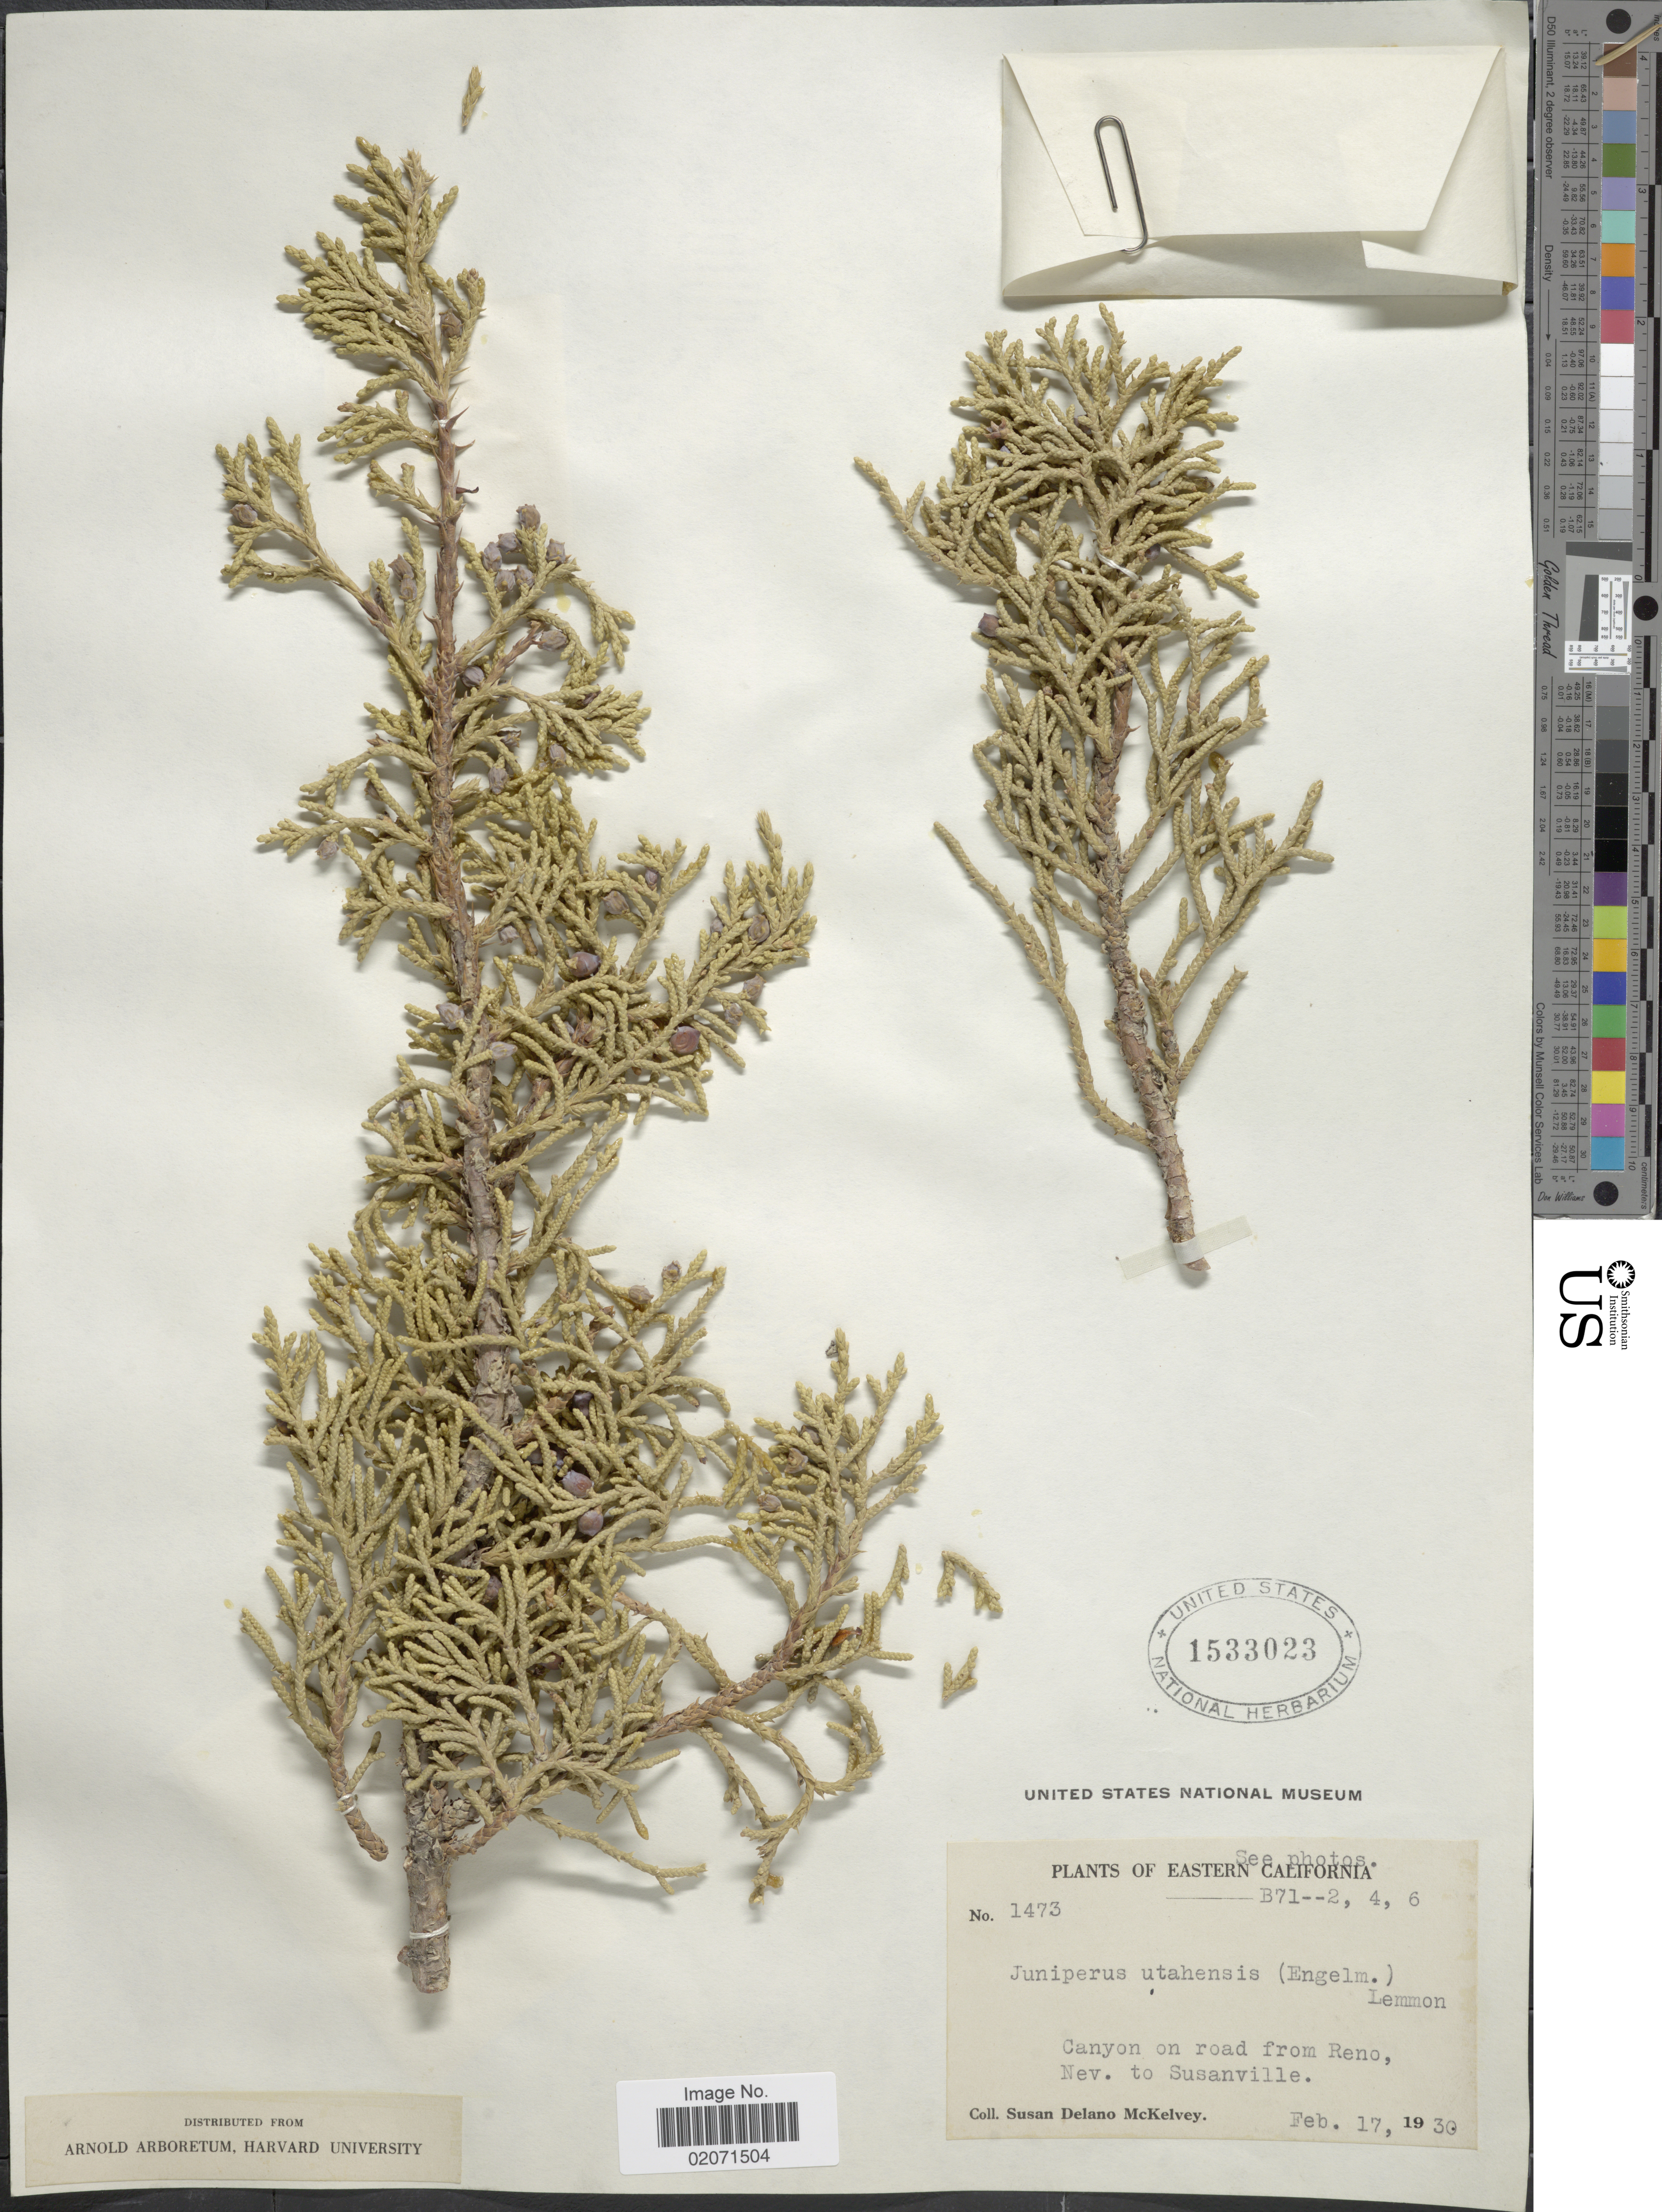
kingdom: Plantae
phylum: Tracheophyta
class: Pinopsida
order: Pinales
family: Cupressaceae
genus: Juniperus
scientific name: Juniperus osteosperma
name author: (Torr.) Little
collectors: S. A. McKelvey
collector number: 1473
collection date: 1930-02-17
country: United States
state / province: California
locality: Eastern California, Canyon on road from Reno, Nev. to Susanville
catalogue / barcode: US 1533023